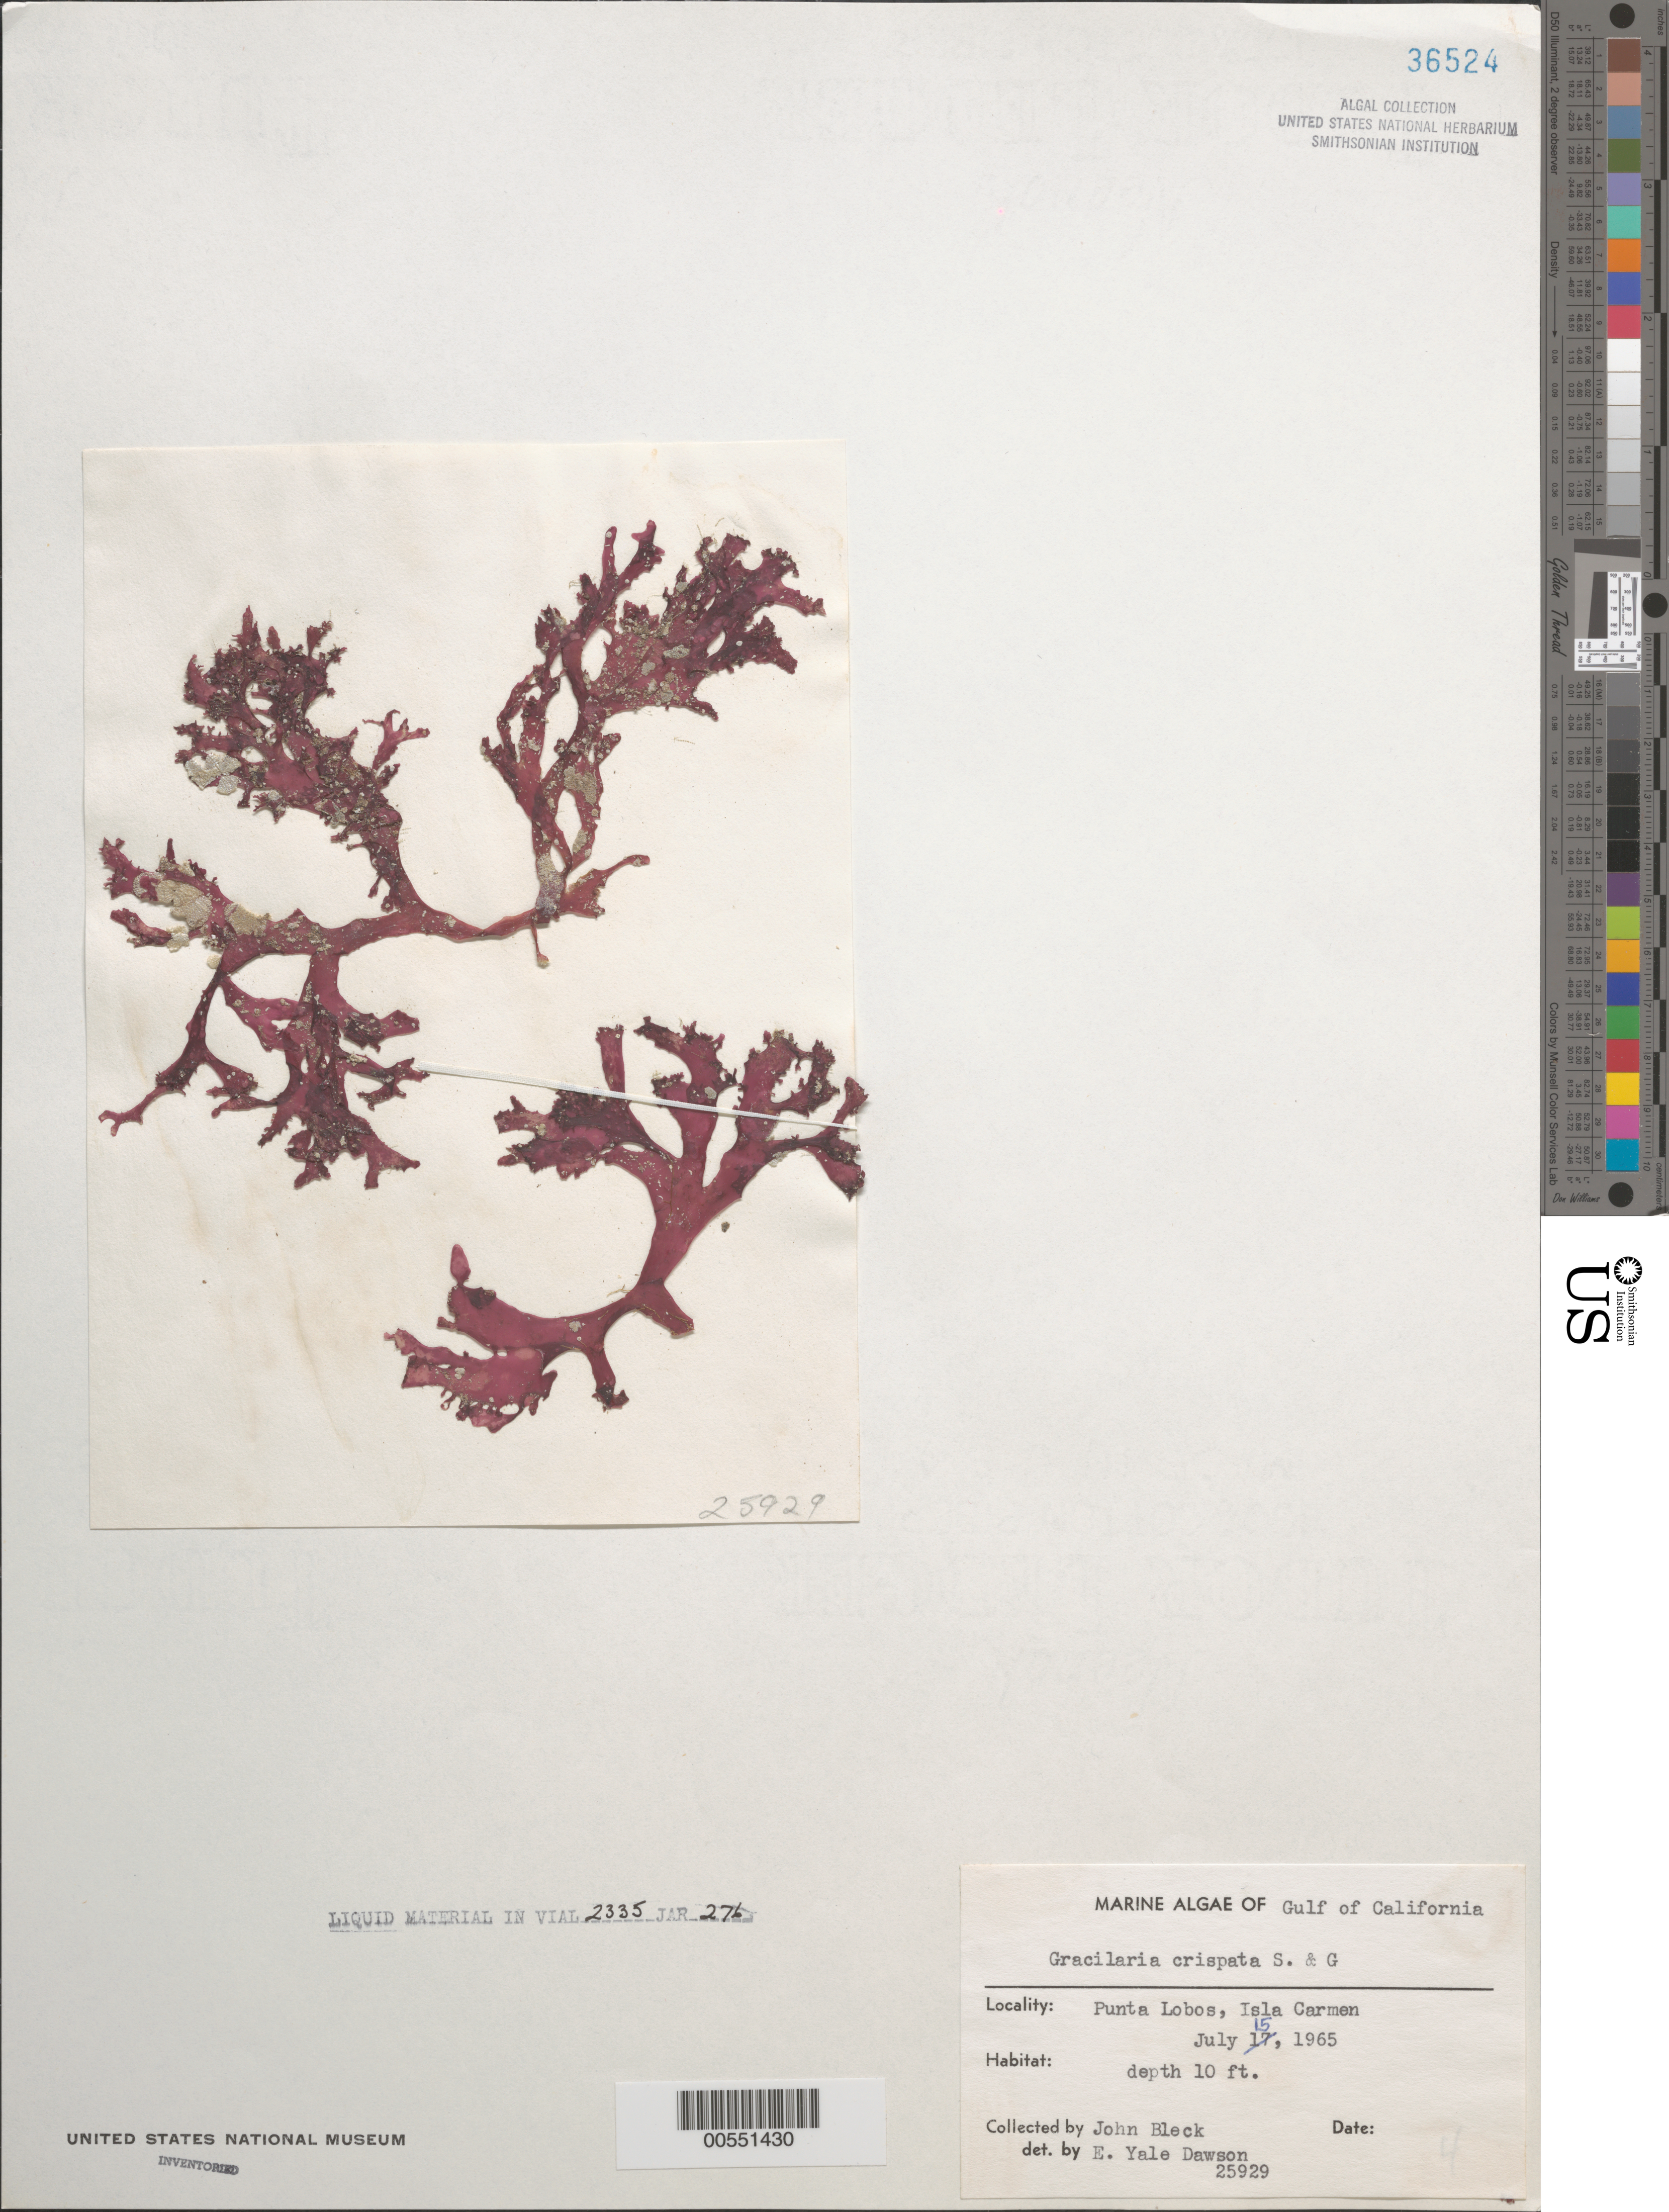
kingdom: Plantae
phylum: Rhodophyta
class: Florideophyceae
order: Gracilariales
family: Gracilariaceae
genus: Gracilaria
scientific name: Gracilaria crispata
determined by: Dawson, E. Y.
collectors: J. Bleck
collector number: EYD 25929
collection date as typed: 15 Jul 1965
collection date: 1965-07-15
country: Mexico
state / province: Baja California Sur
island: Isla Carmen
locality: Punta Lobos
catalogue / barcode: US 36524